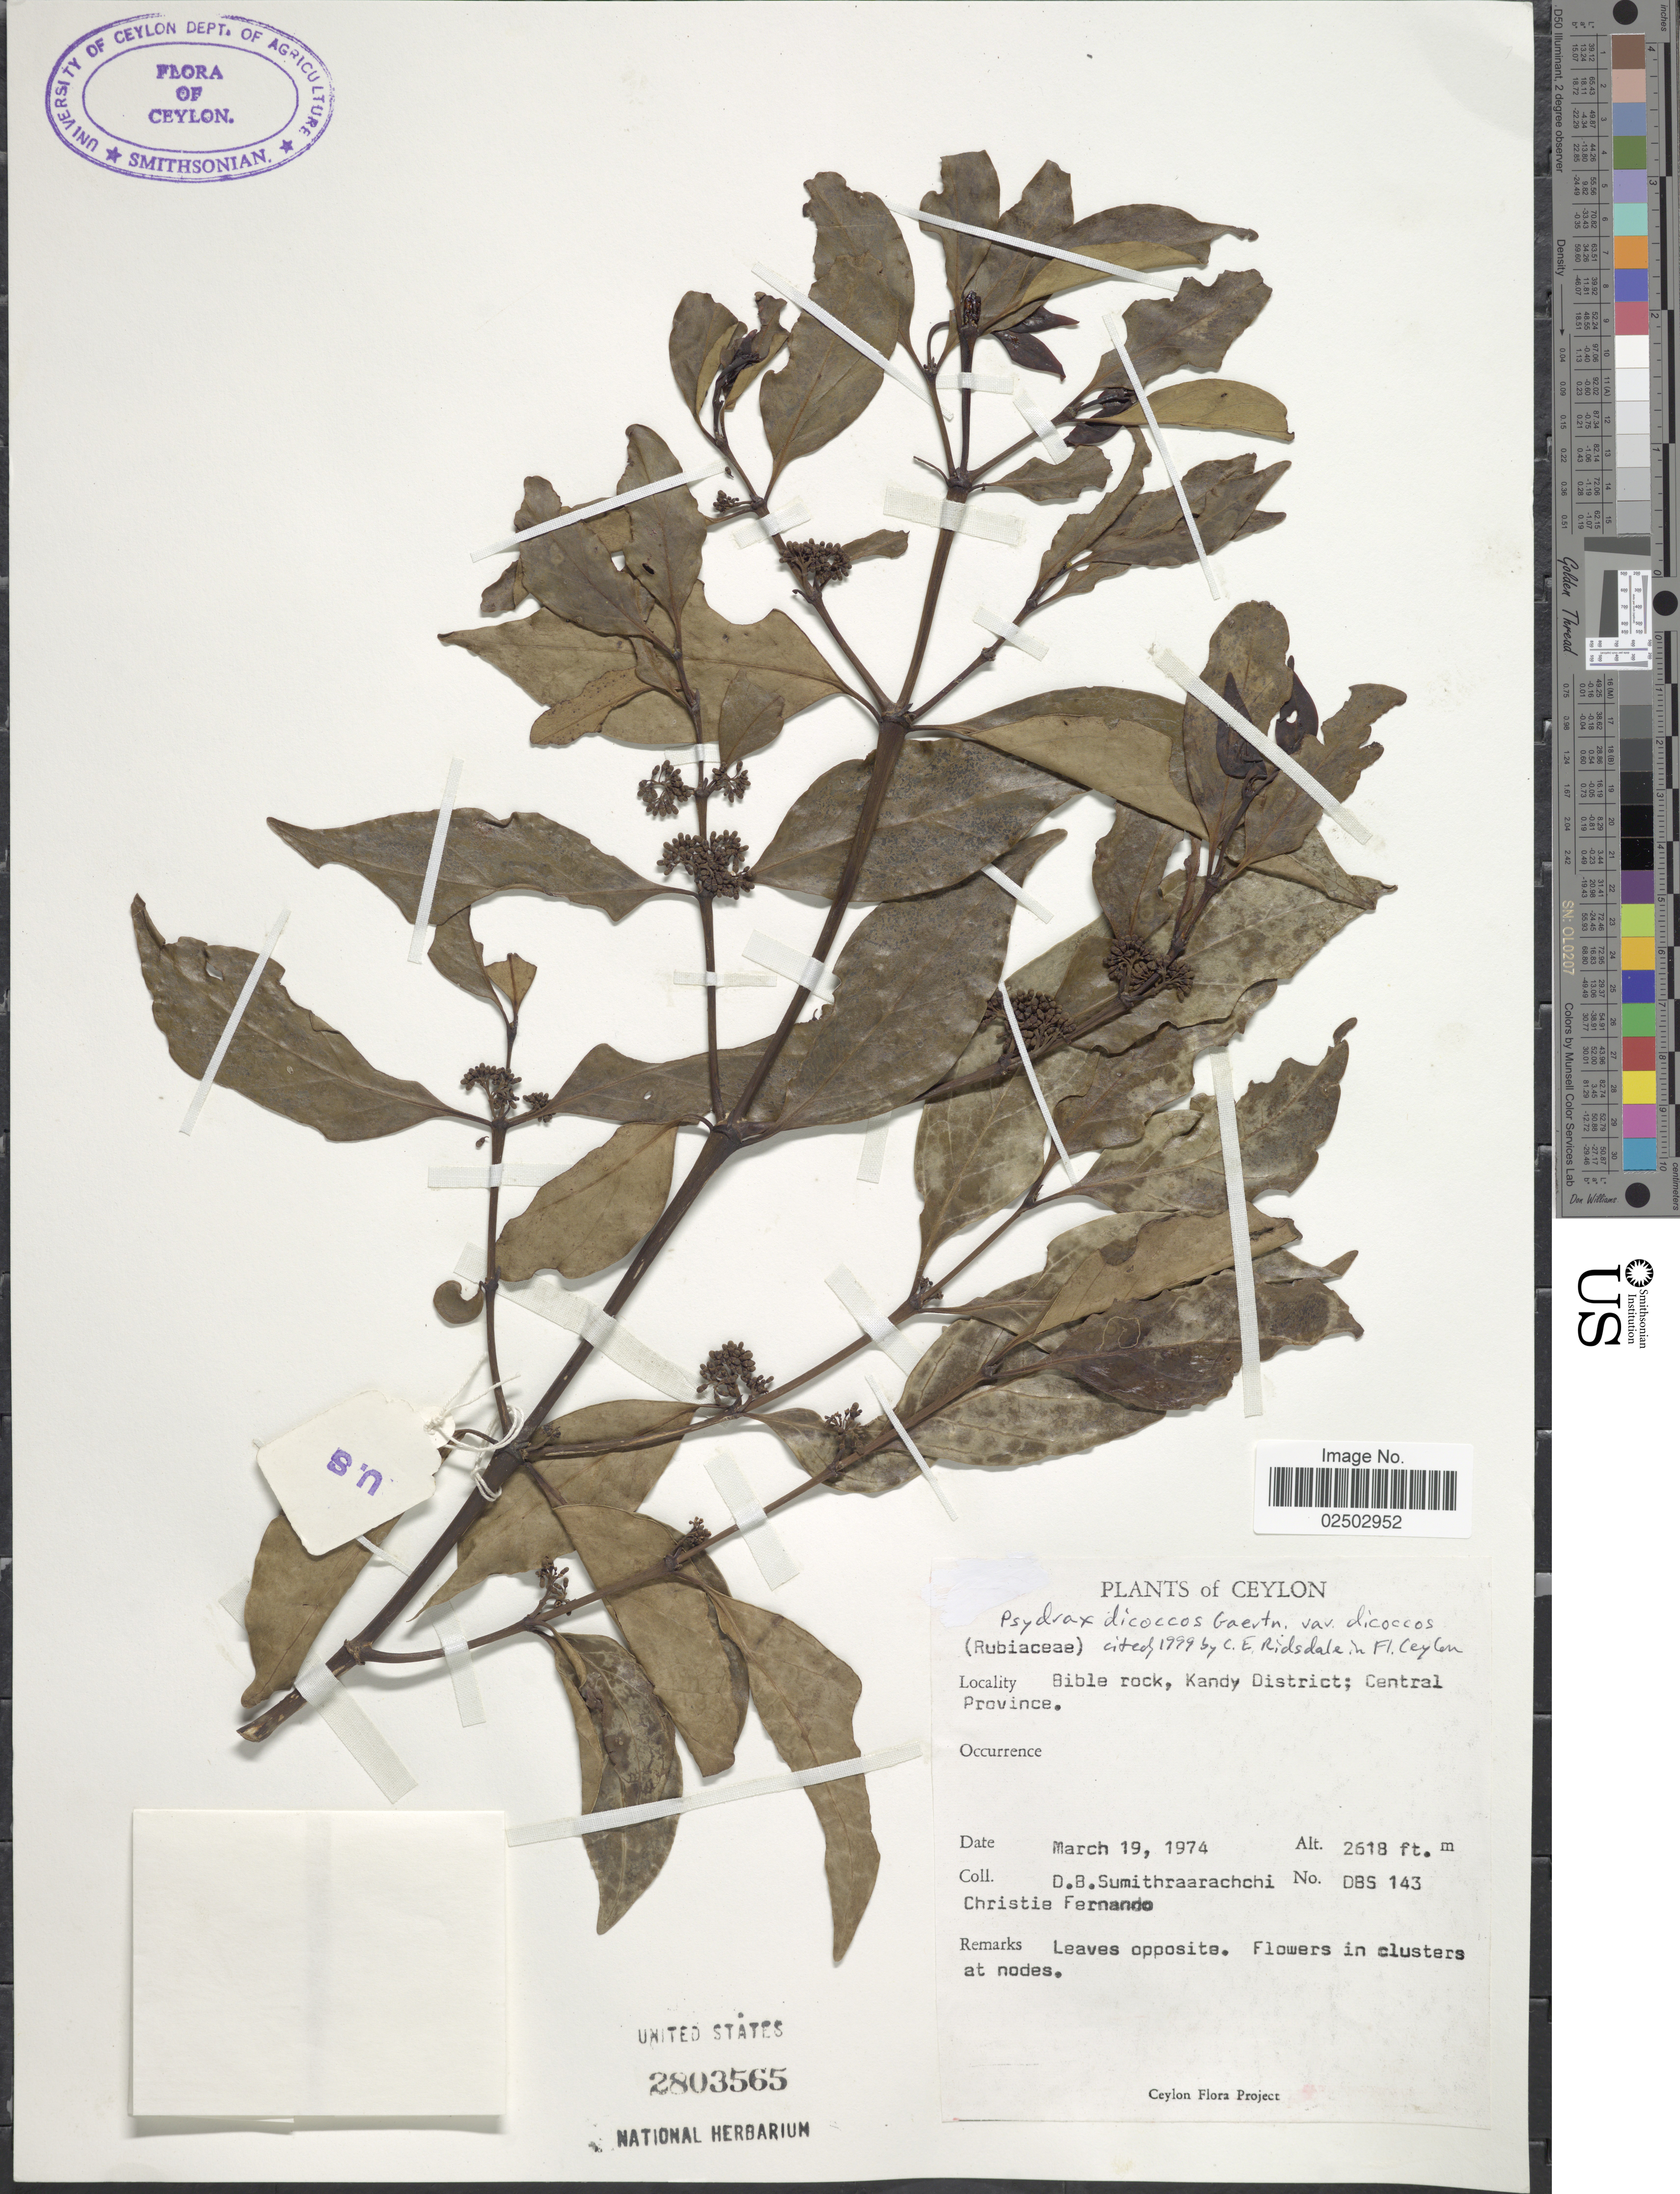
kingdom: Plantae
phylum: Tracheophyta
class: Magnoliopsida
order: Gentianales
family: Rubiaceae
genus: Canthium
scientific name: Canthium dicoccum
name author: (Gaertn.) Merr.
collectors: D. B. Sumithraarachchi & C. Fernando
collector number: DBS143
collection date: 1974-03-19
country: Sri Lanka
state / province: Central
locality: Ceylon, Bible rock, Kandy District; Central Province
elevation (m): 798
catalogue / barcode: US 2803565